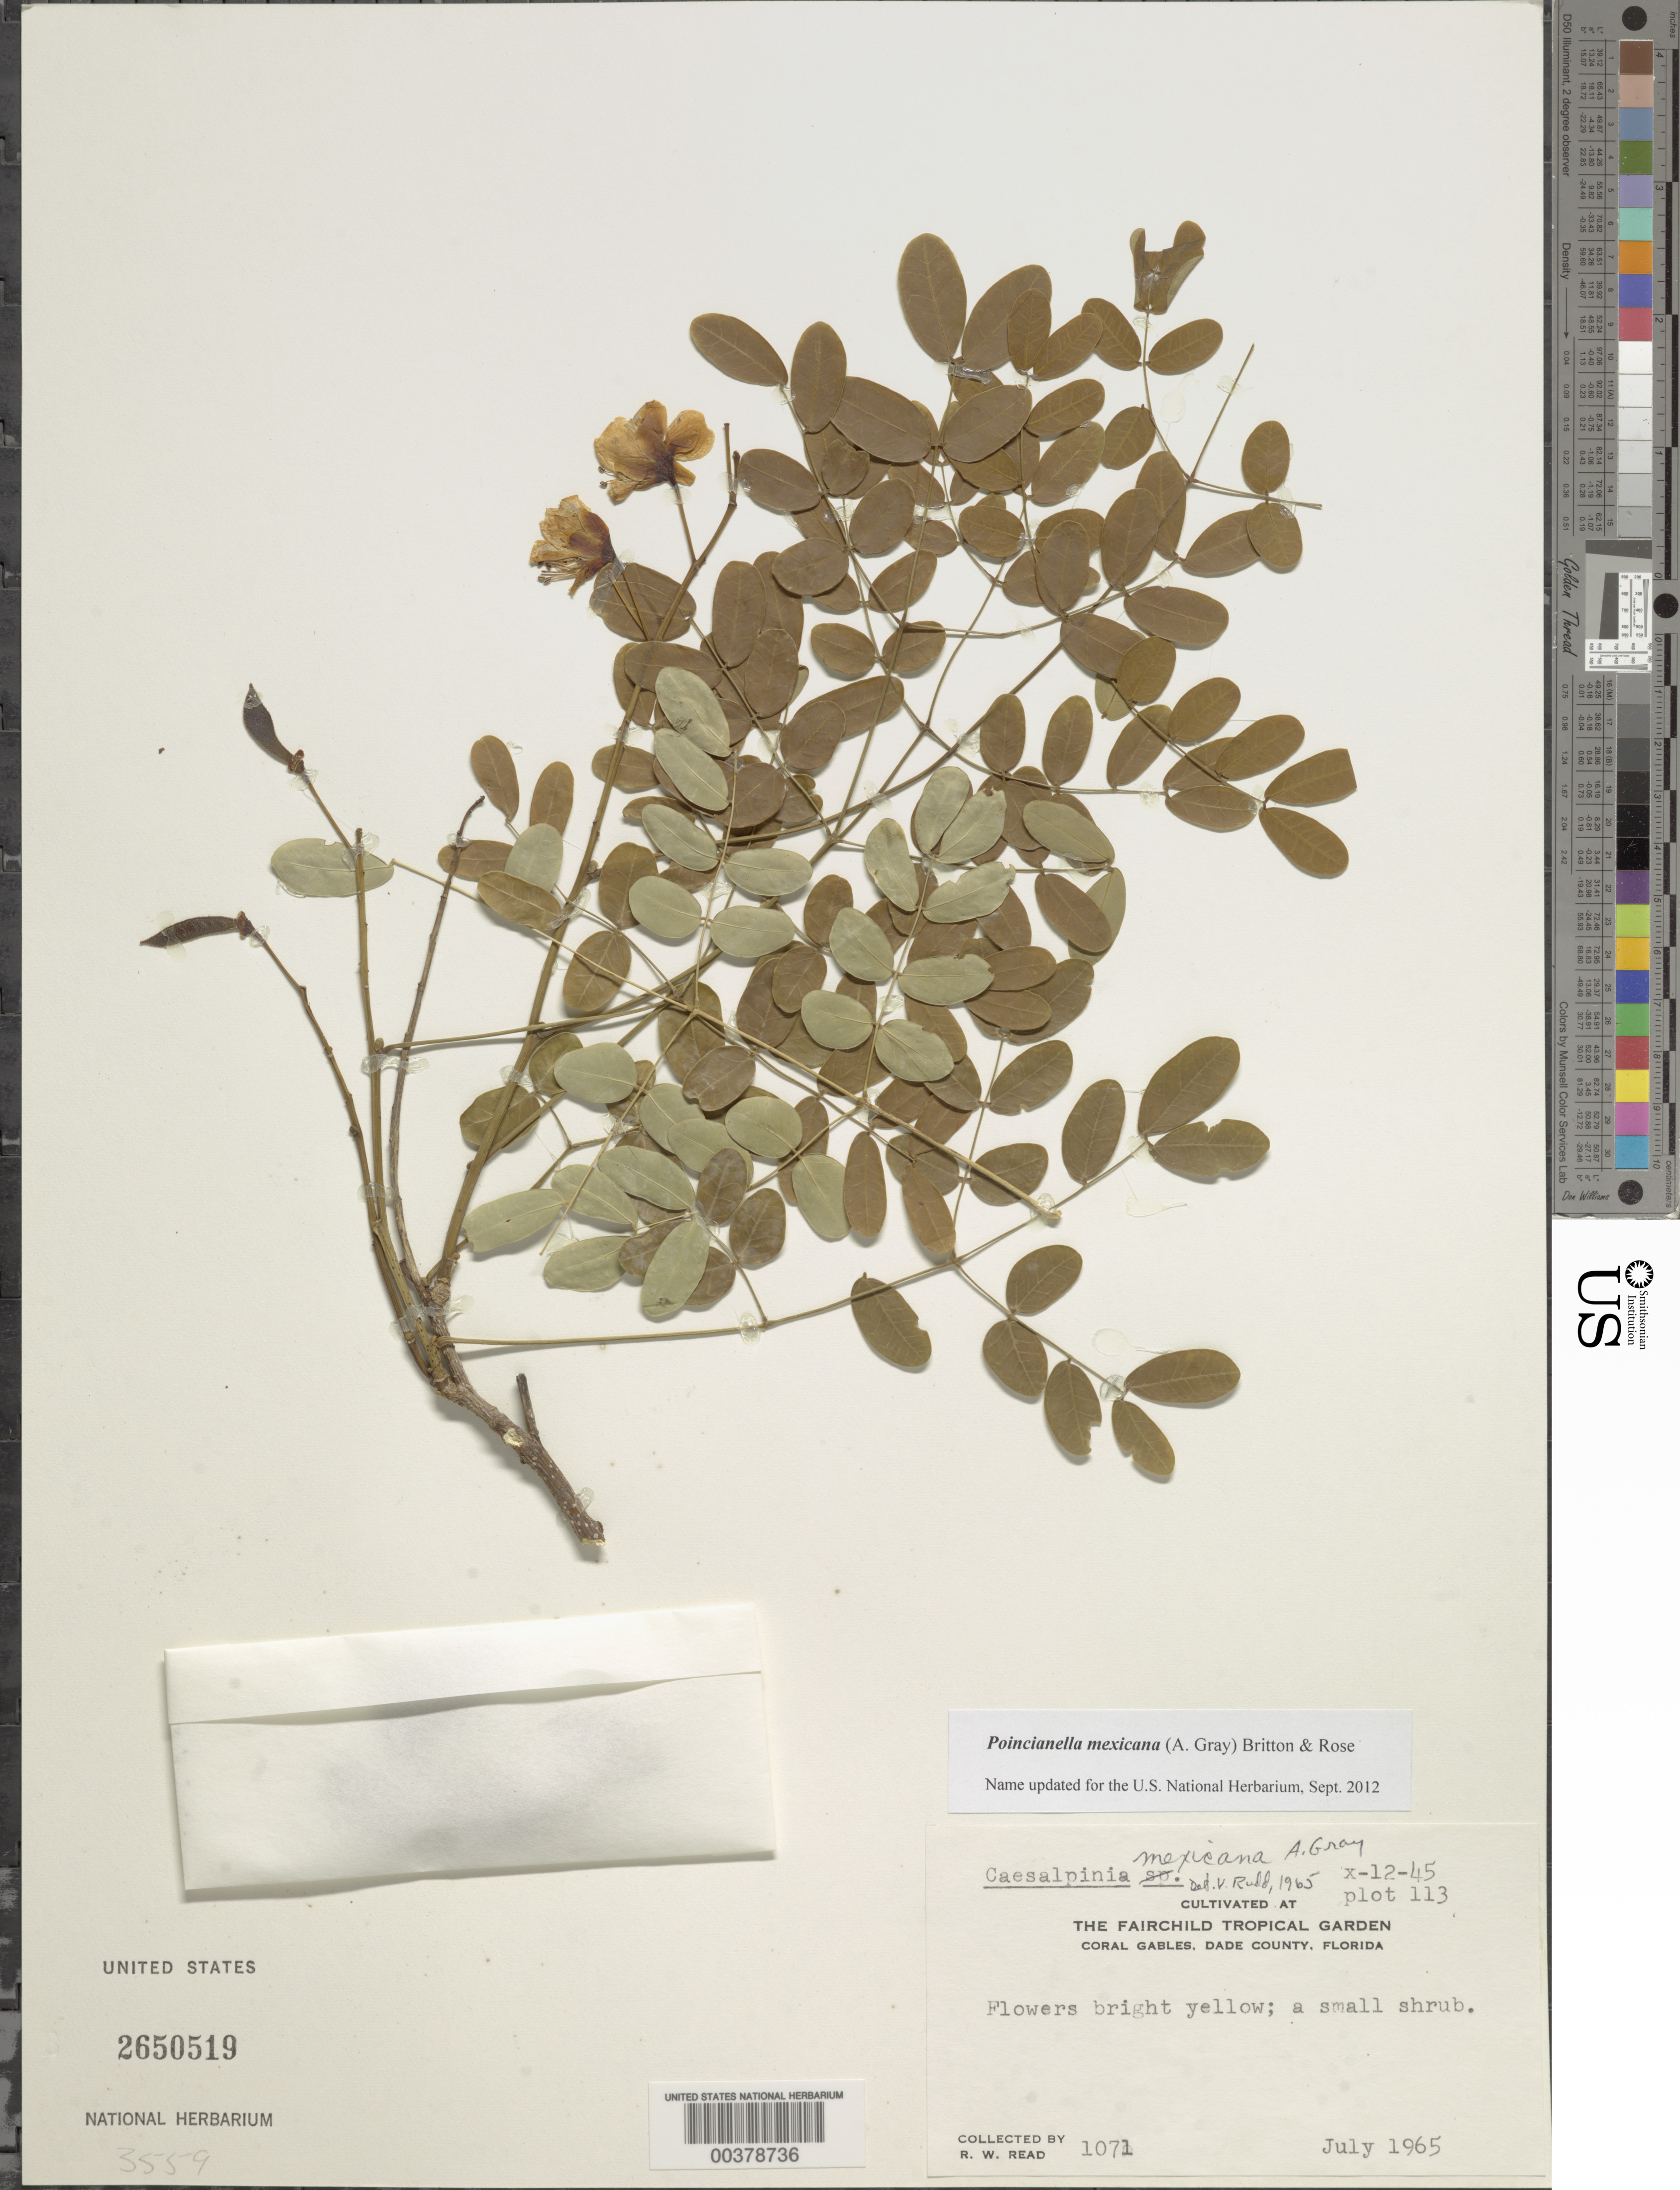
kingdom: Plantae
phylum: Tracheophyta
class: Magnoliopsida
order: Fabales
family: Fabaceae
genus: Erythrostemon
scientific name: Erythrostemon mexicanus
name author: (Rose) Gagnon & G.P. Lewis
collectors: R. W. Read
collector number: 1071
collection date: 1965-07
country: United States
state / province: Florida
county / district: Dade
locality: Fairchild Tropical Garden, Coral Gables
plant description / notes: Under cultivation: Collected by r.w. read, 1071, on jul 1965 from fairchild tropical garden, coral gables, dade co., florida, x-12-45 plot 113. Original collector unknown.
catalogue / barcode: US 2650519